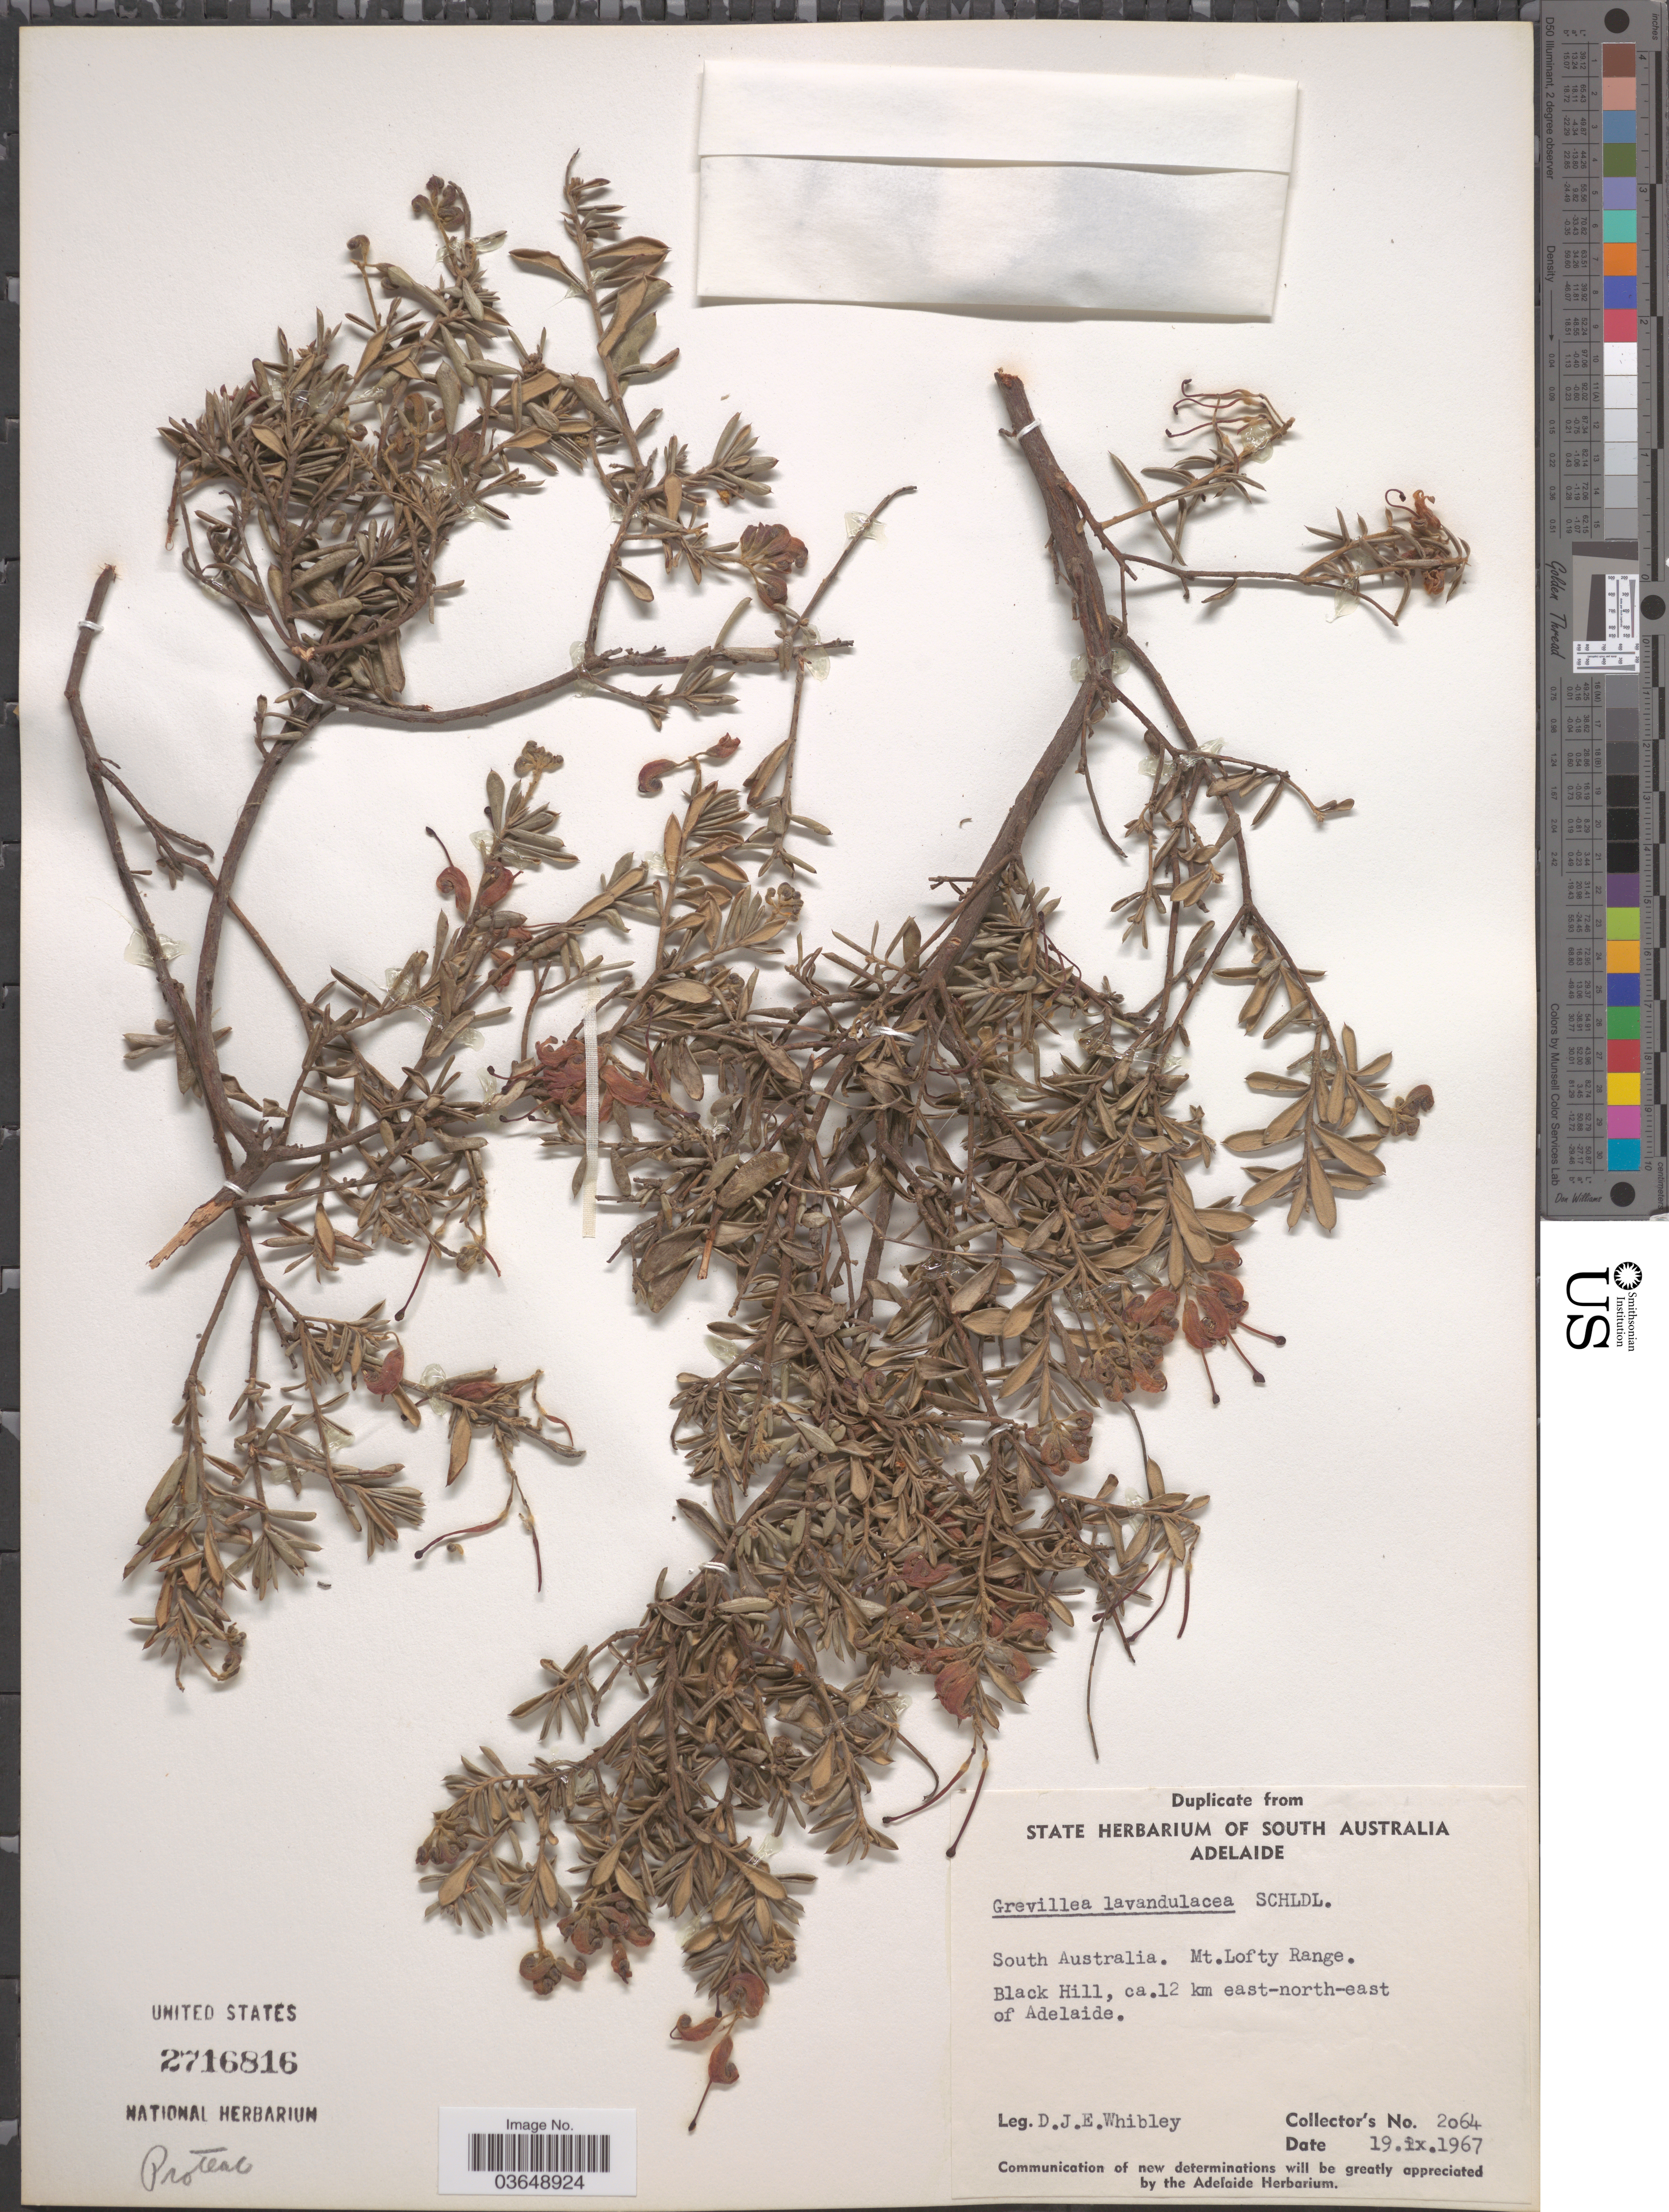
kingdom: Plantae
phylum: Tracheophyta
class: Magnoliopsida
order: Proteales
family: Proteaceae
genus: Grevillea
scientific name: Grevillea lavandulacea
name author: Schltdl.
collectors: D. Whibley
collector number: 2064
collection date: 1967-09-19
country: Australia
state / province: South Australia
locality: Mt. Lofty Range. Black Hill, ca. 12 km east-north-east of Adelaide.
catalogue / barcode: US 2716816